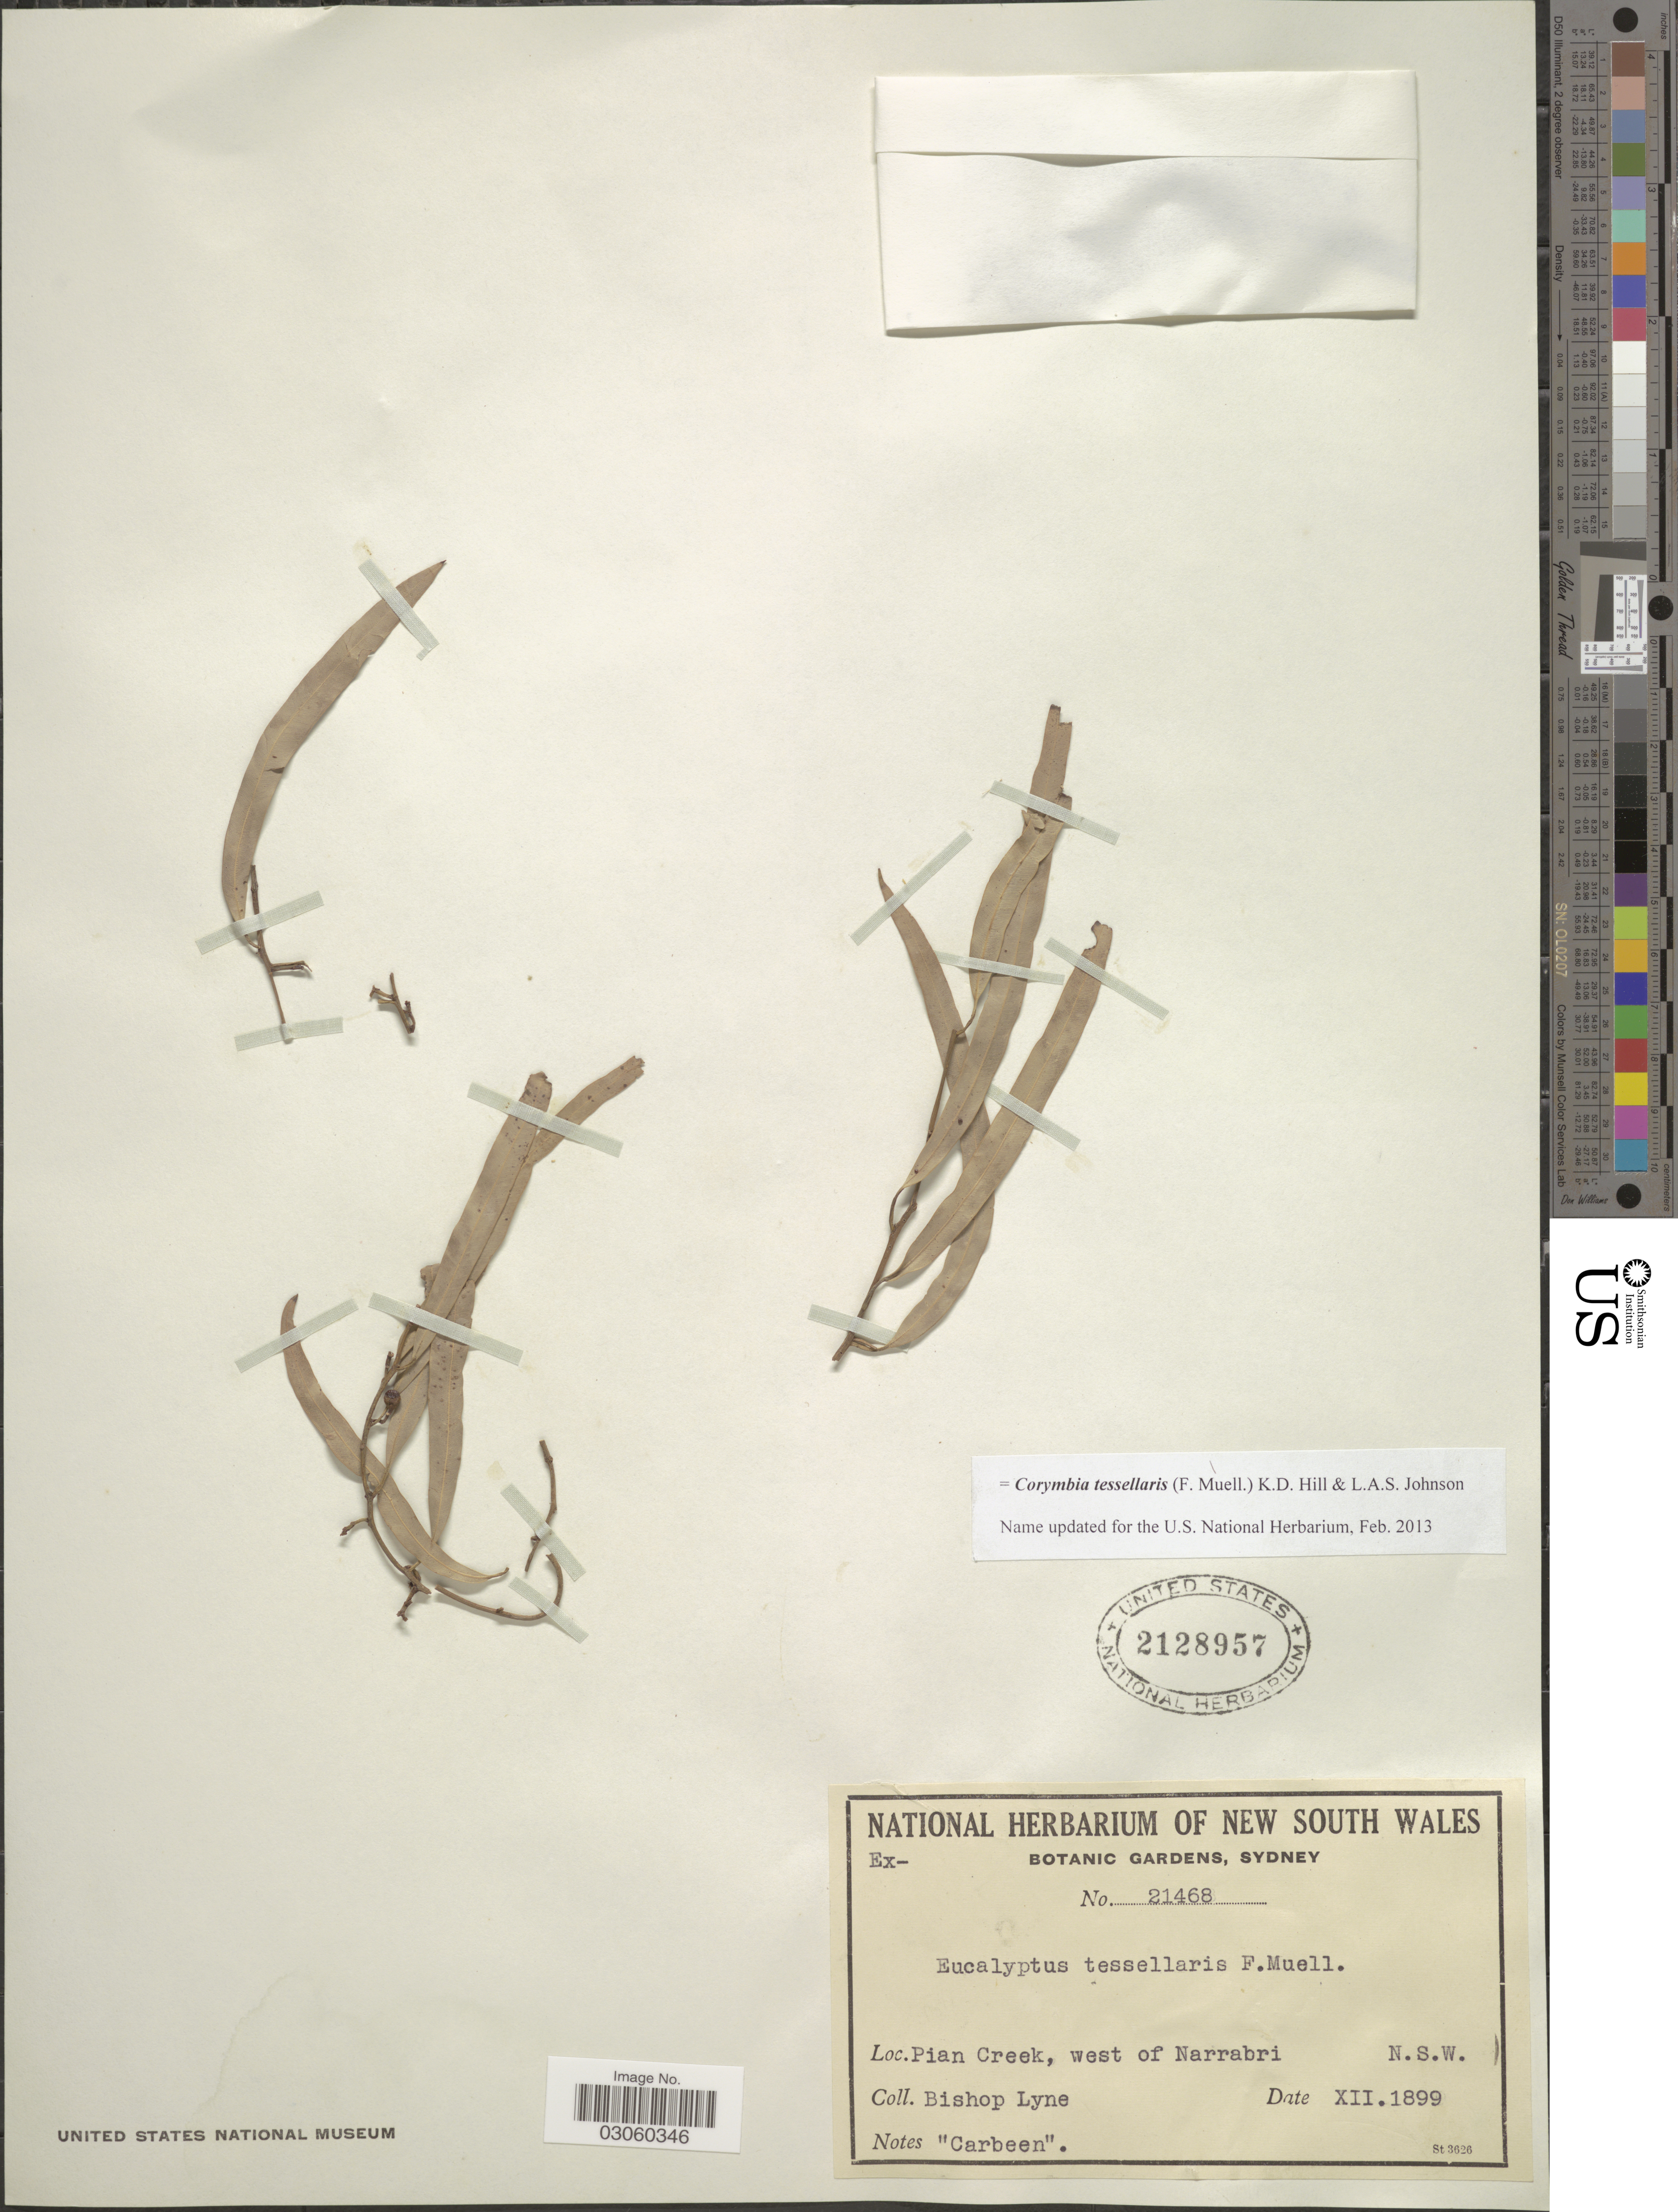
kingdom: Plantae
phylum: Tracheophyta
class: Magnoliopsida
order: Myrtales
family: Myrtaceae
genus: Corymbia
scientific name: Corymbia tessellaris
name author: (F. Muell.) K.D. Hill & L.A.S. Johnson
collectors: Bishop Lyne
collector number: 21468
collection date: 1899-12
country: Australia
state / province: New South Wales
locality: Pian Creek, west of Narrabri N.S.W.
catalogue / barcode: US 2128957